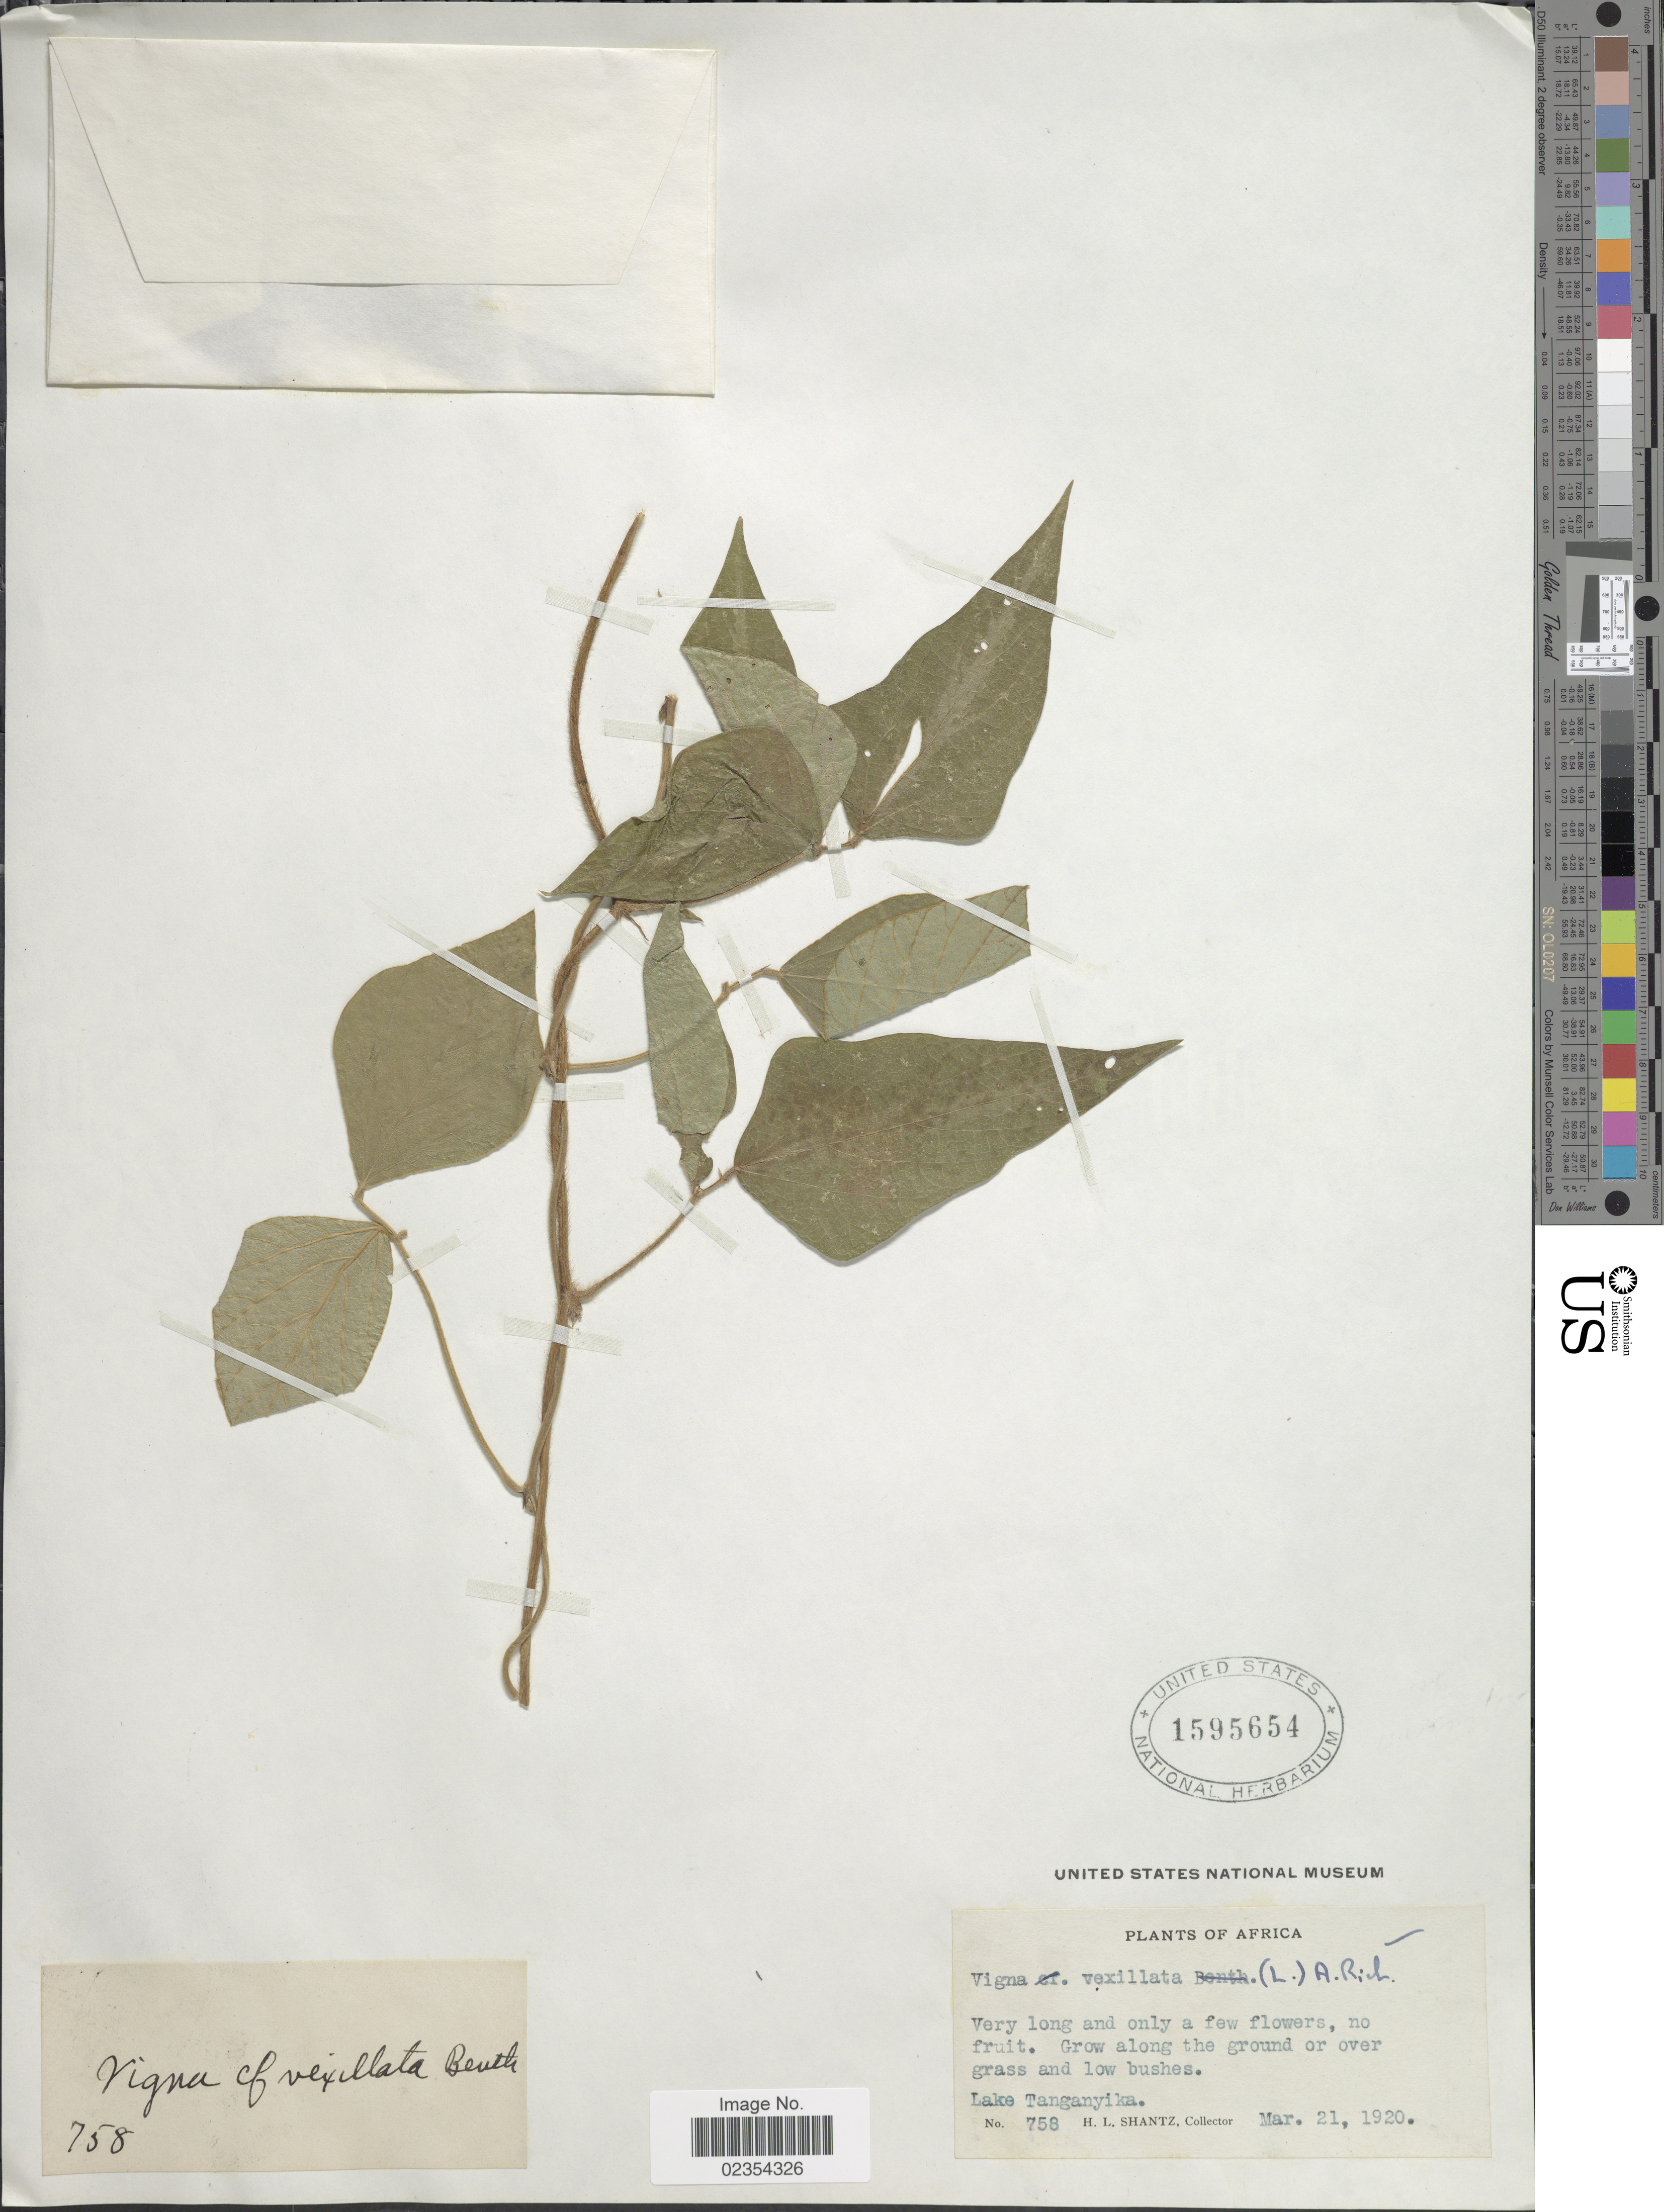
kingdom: Plantae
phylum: Tracheophyta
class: Magnoliopsida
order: Fabales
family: Fabaceae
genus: Vigna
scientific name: Vigna vexillata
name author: (L.) A. Rich.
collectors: H. Shantz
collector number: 758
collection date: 1920-03-21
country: Tanzania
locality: Along the ground or over grass and low bushes, Lake Tanganyika.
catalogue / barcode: US 1595654